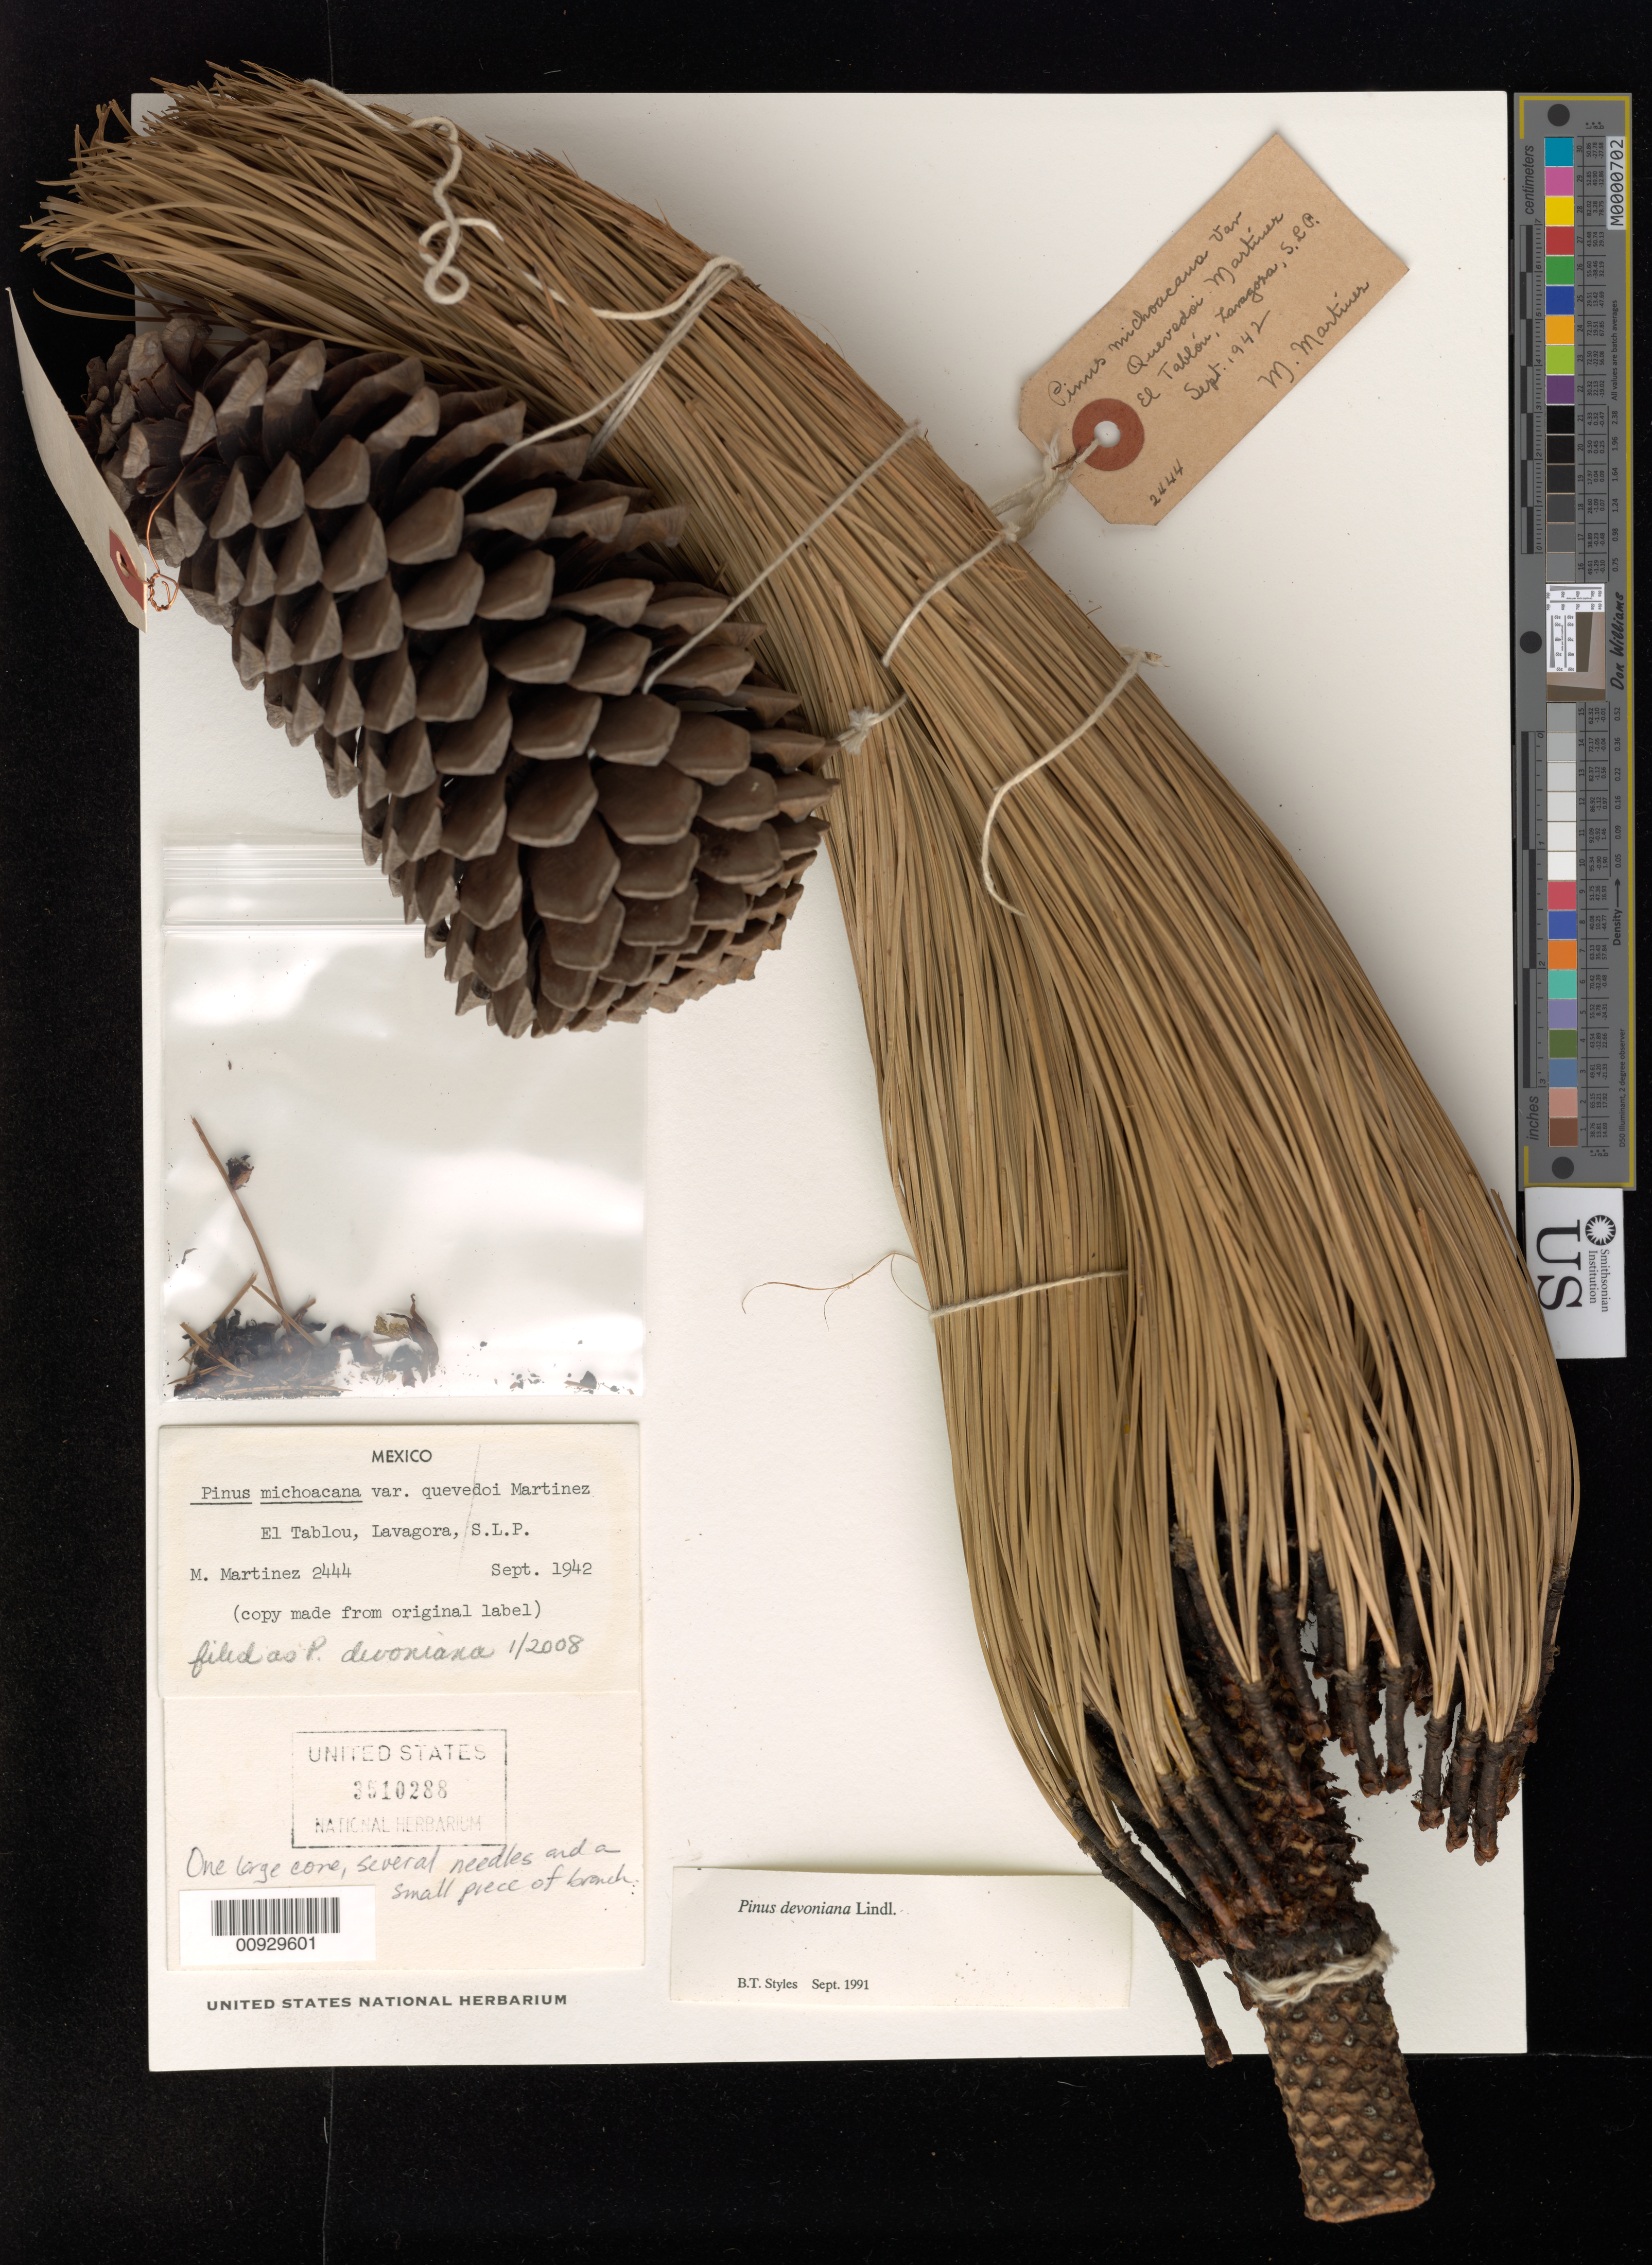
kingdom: Plantae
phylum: Tracheophyta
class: Pinopsida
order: Pinales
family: Pinaceae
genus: Pinus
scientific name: Pinus devoniana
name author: Lindl.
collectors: M. Martinez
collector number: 2444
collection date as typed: Sep 1942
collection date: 1942-09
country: Mexico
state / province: San Luis Potosí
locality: El Tablou, Lavagora.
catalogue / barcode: US 3510288